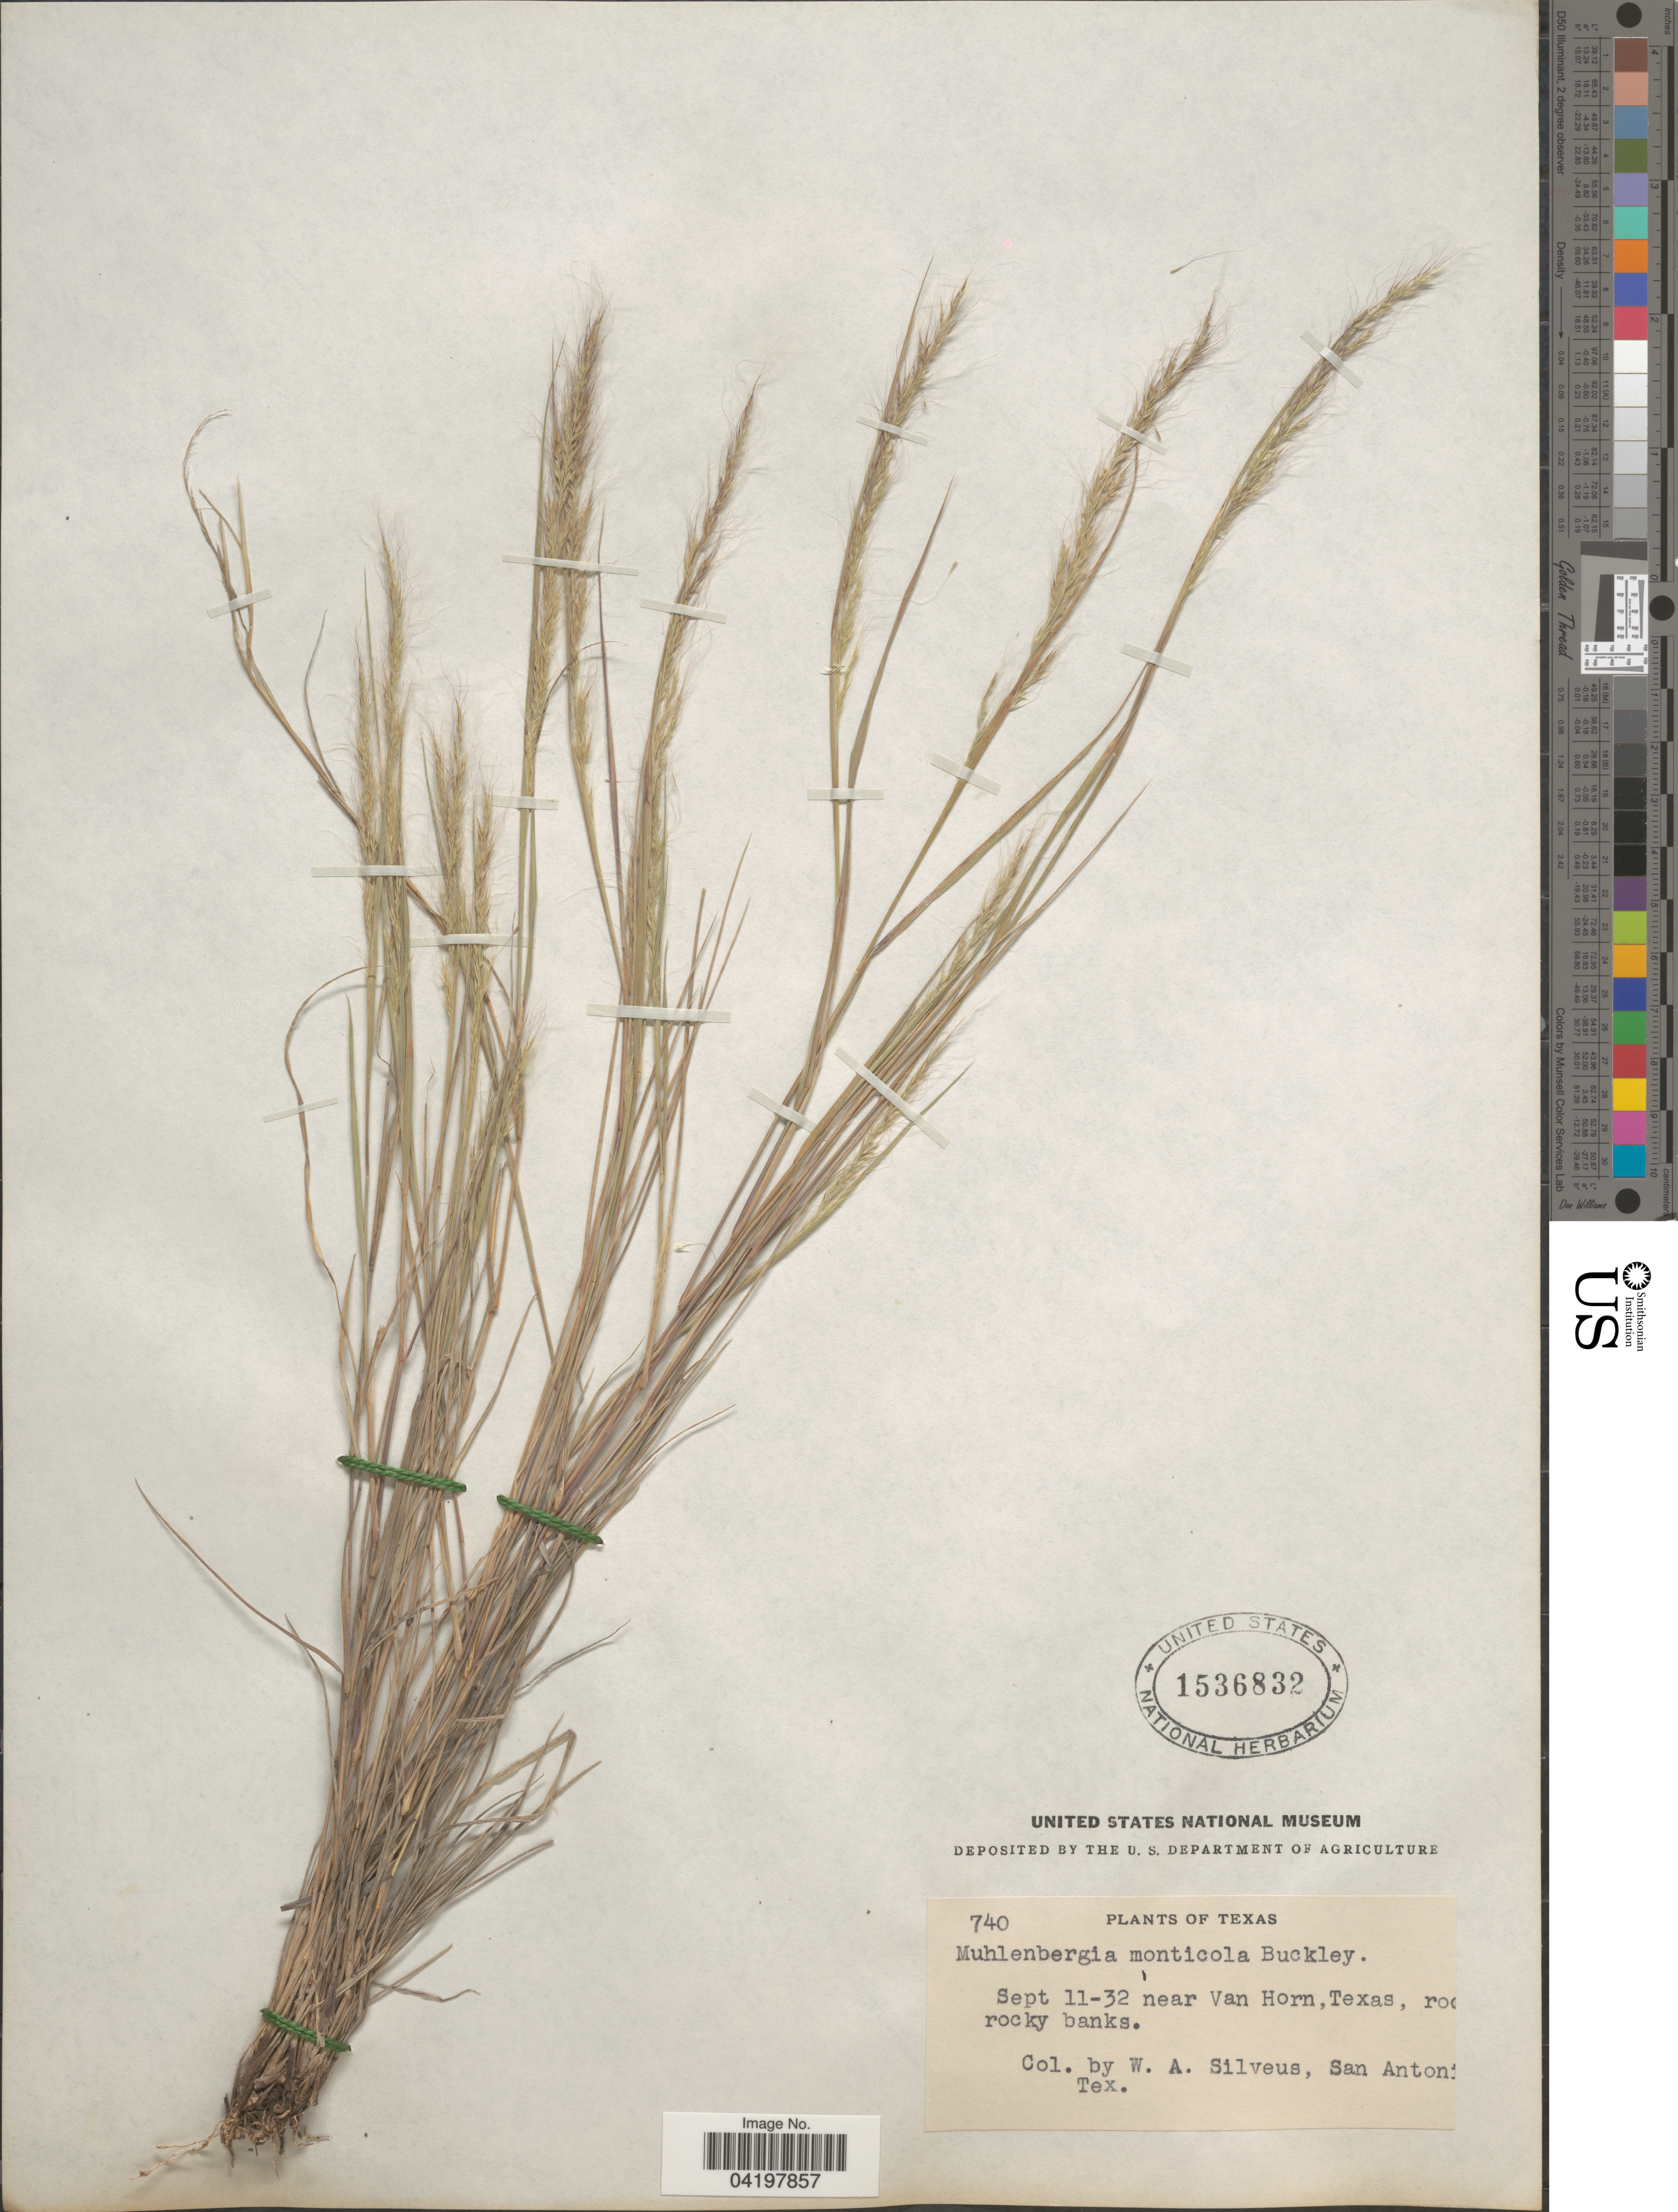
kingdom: Plantae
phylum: Tracheophyta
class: Liliopsida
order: Poales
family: Poaceae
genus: Muhlenbergia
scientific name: Muhlenbergia tenuifolia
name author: (Kunth) Kunth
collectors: W. Silveus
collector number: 740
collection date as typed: Transcribed d/m/y: 11/9/32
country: United States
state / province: Texas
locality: Near Van Horn.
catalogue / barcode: US 1536832